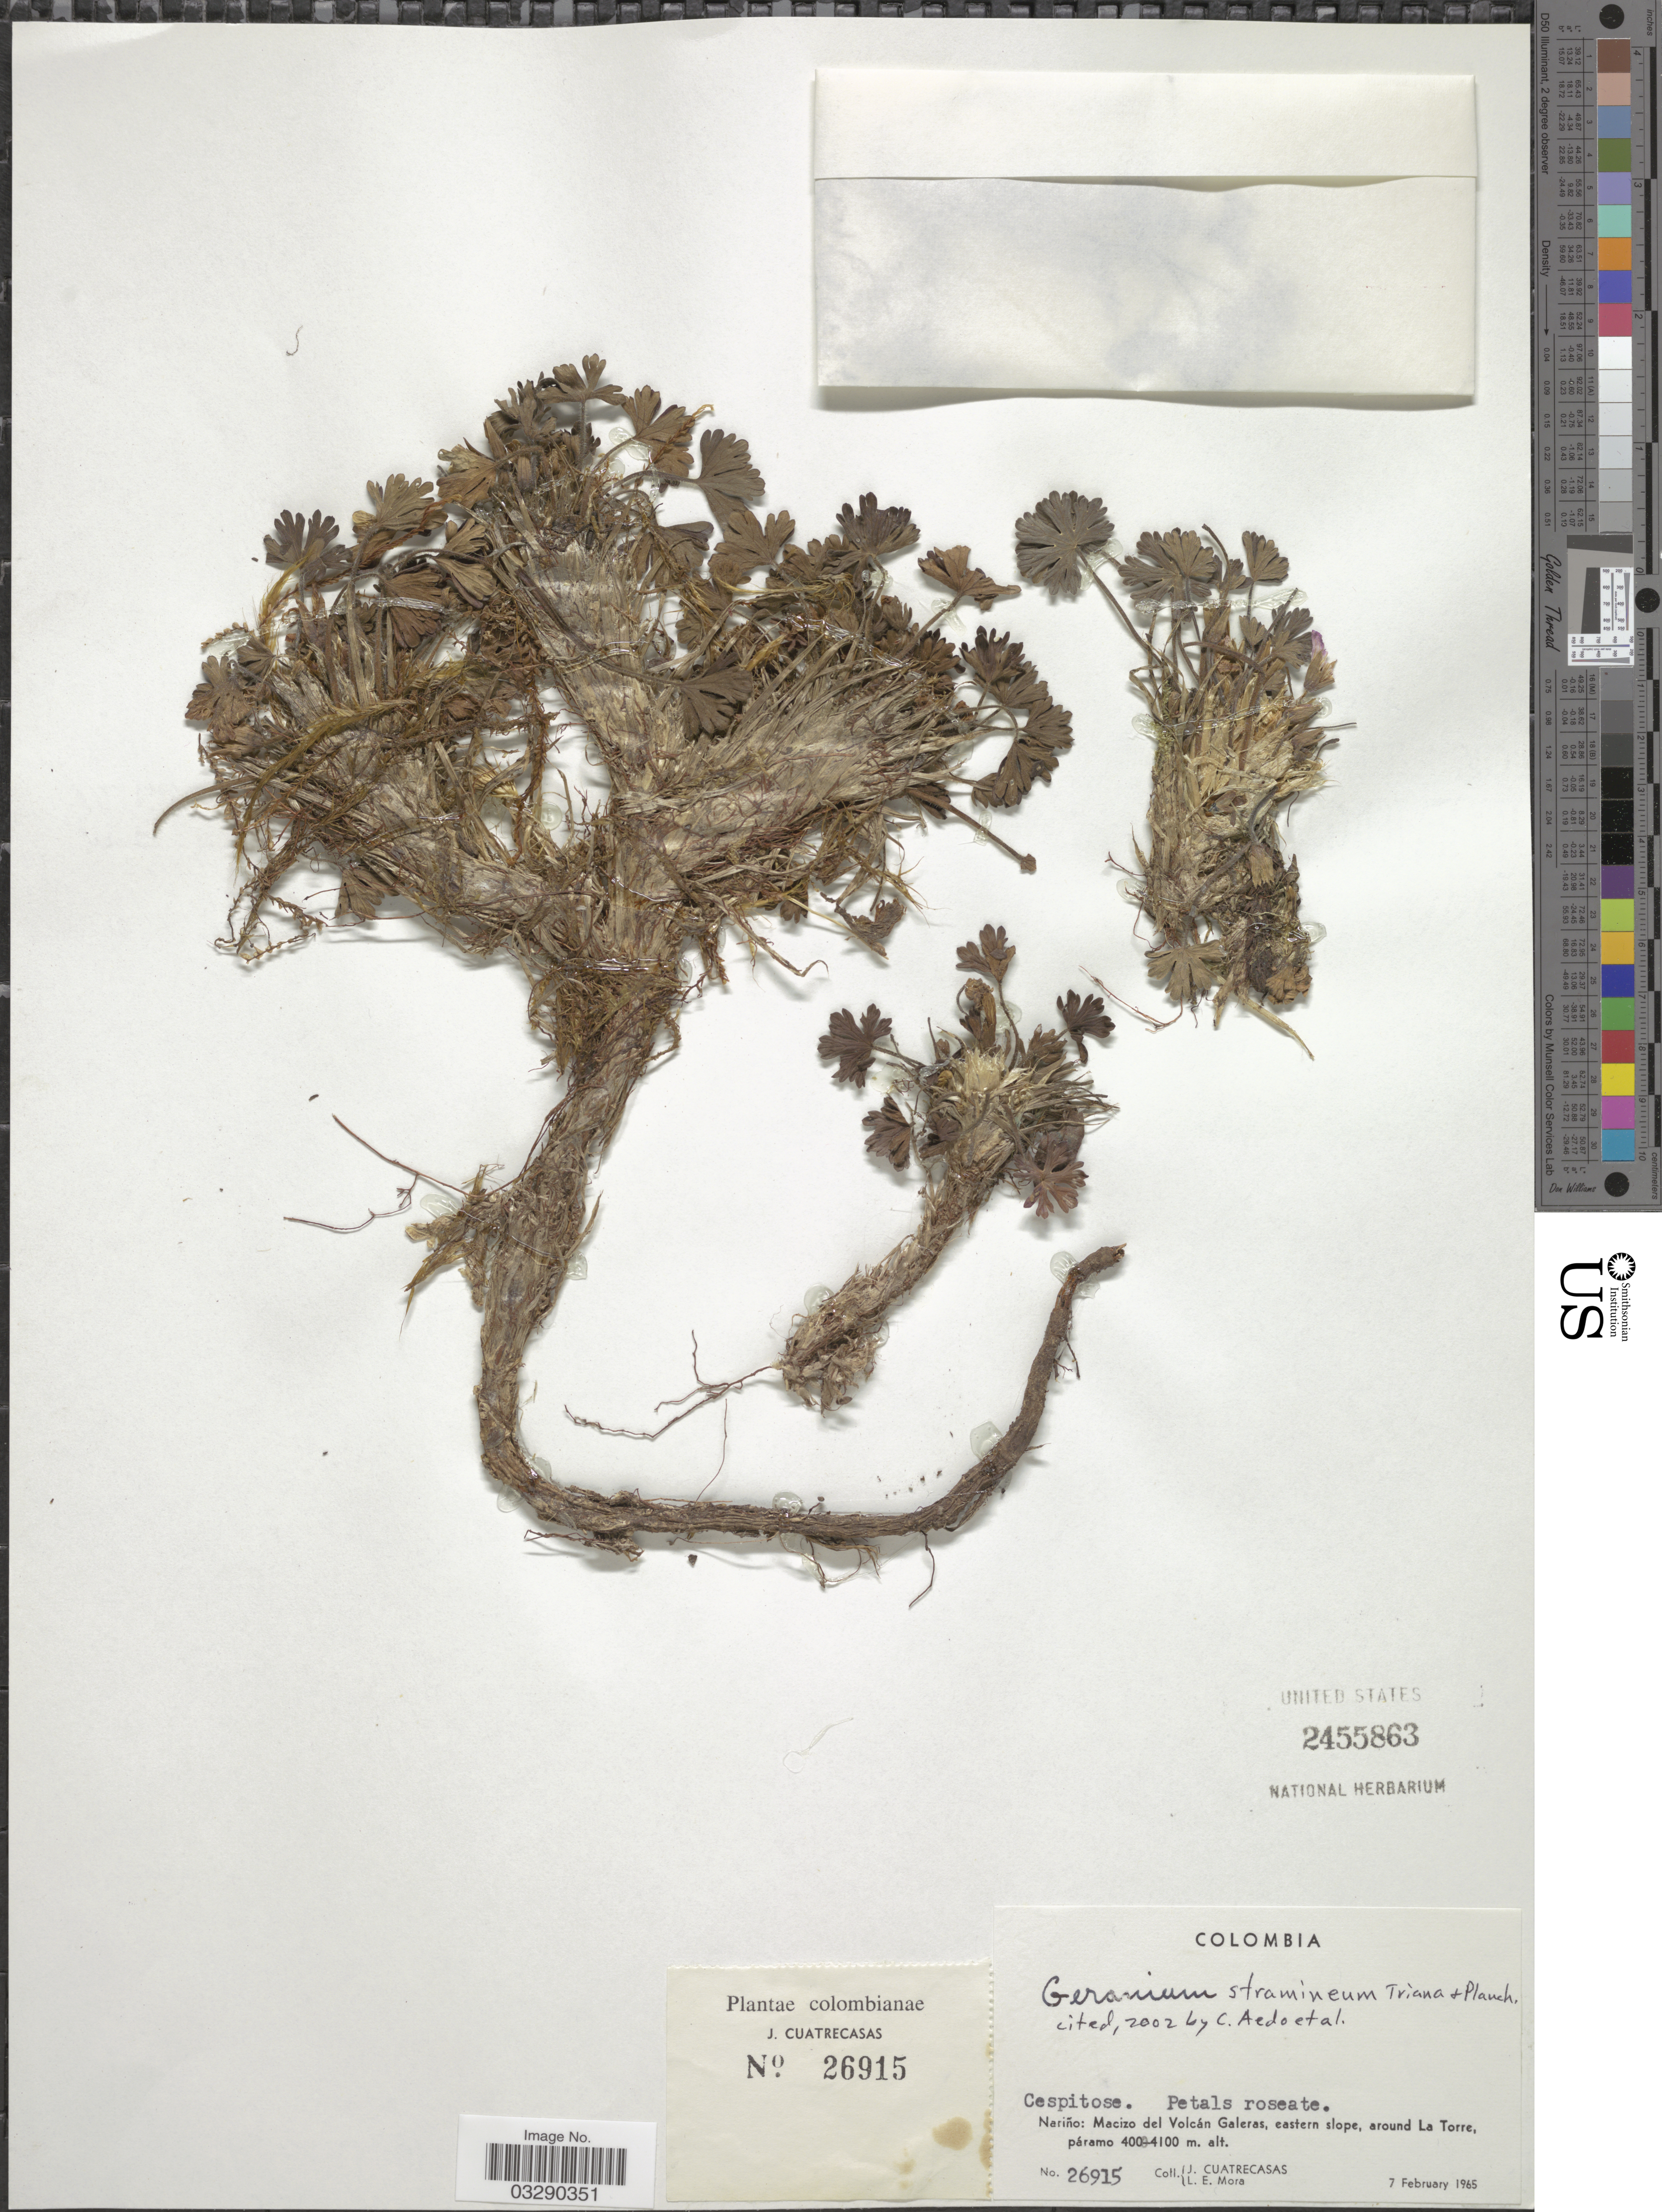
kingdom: Plantae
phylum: Tracheophyta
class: Magnoliopsida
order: Geraniales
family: Geraniaceae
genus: Geranium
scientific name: Geranium stramineum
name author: Triana & Planch.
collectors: J. Cuatrecasas & L. Mora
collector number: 26915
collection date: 1965-02-07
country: Colombia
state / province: Nariño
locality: Macizo del Volcán Galeras, eastern slope, around La Torre.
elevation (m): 4000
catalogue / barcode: US 2455863